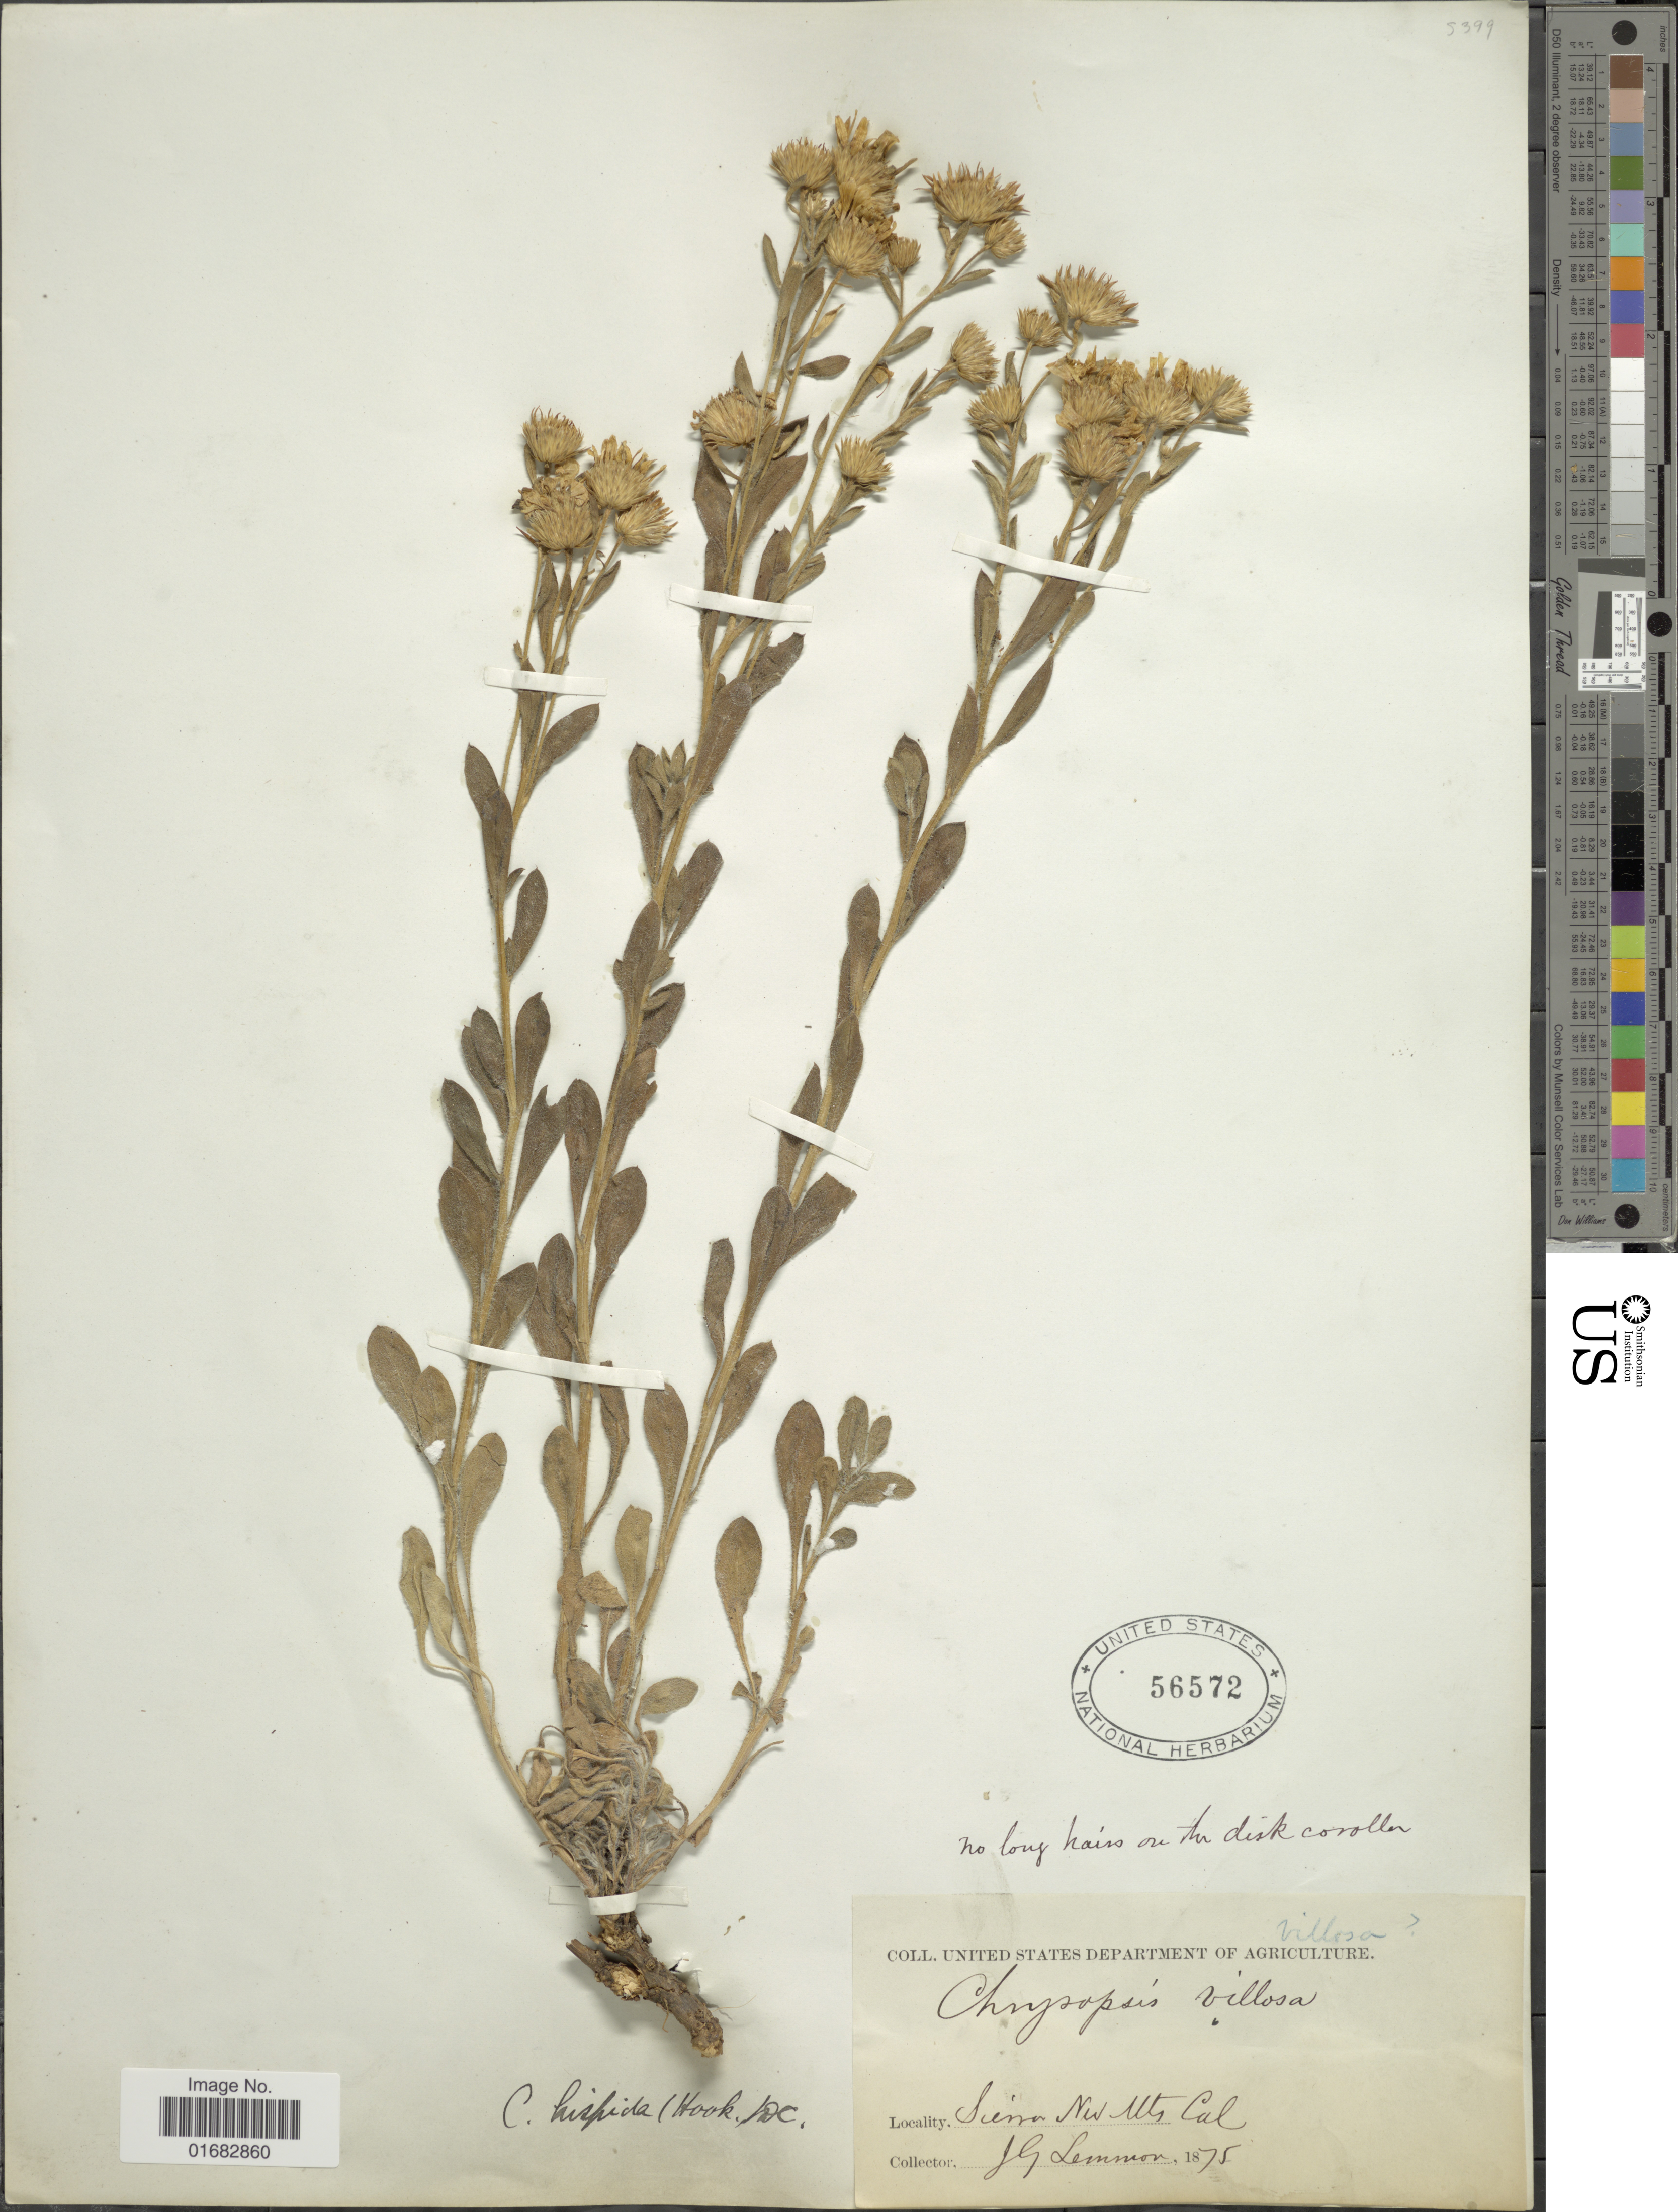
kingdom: Plantae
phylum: Tracheophyta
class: Magnoliopsida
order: Asterales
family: Asteraceae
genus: Heterotheca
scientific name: Heterotheca villosa var. hispida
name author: (Hook.) V.L. Harms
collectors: J. Lemmon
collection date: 1875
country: United States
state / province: California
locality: Sierra Nev Mts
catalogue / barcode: US 56572